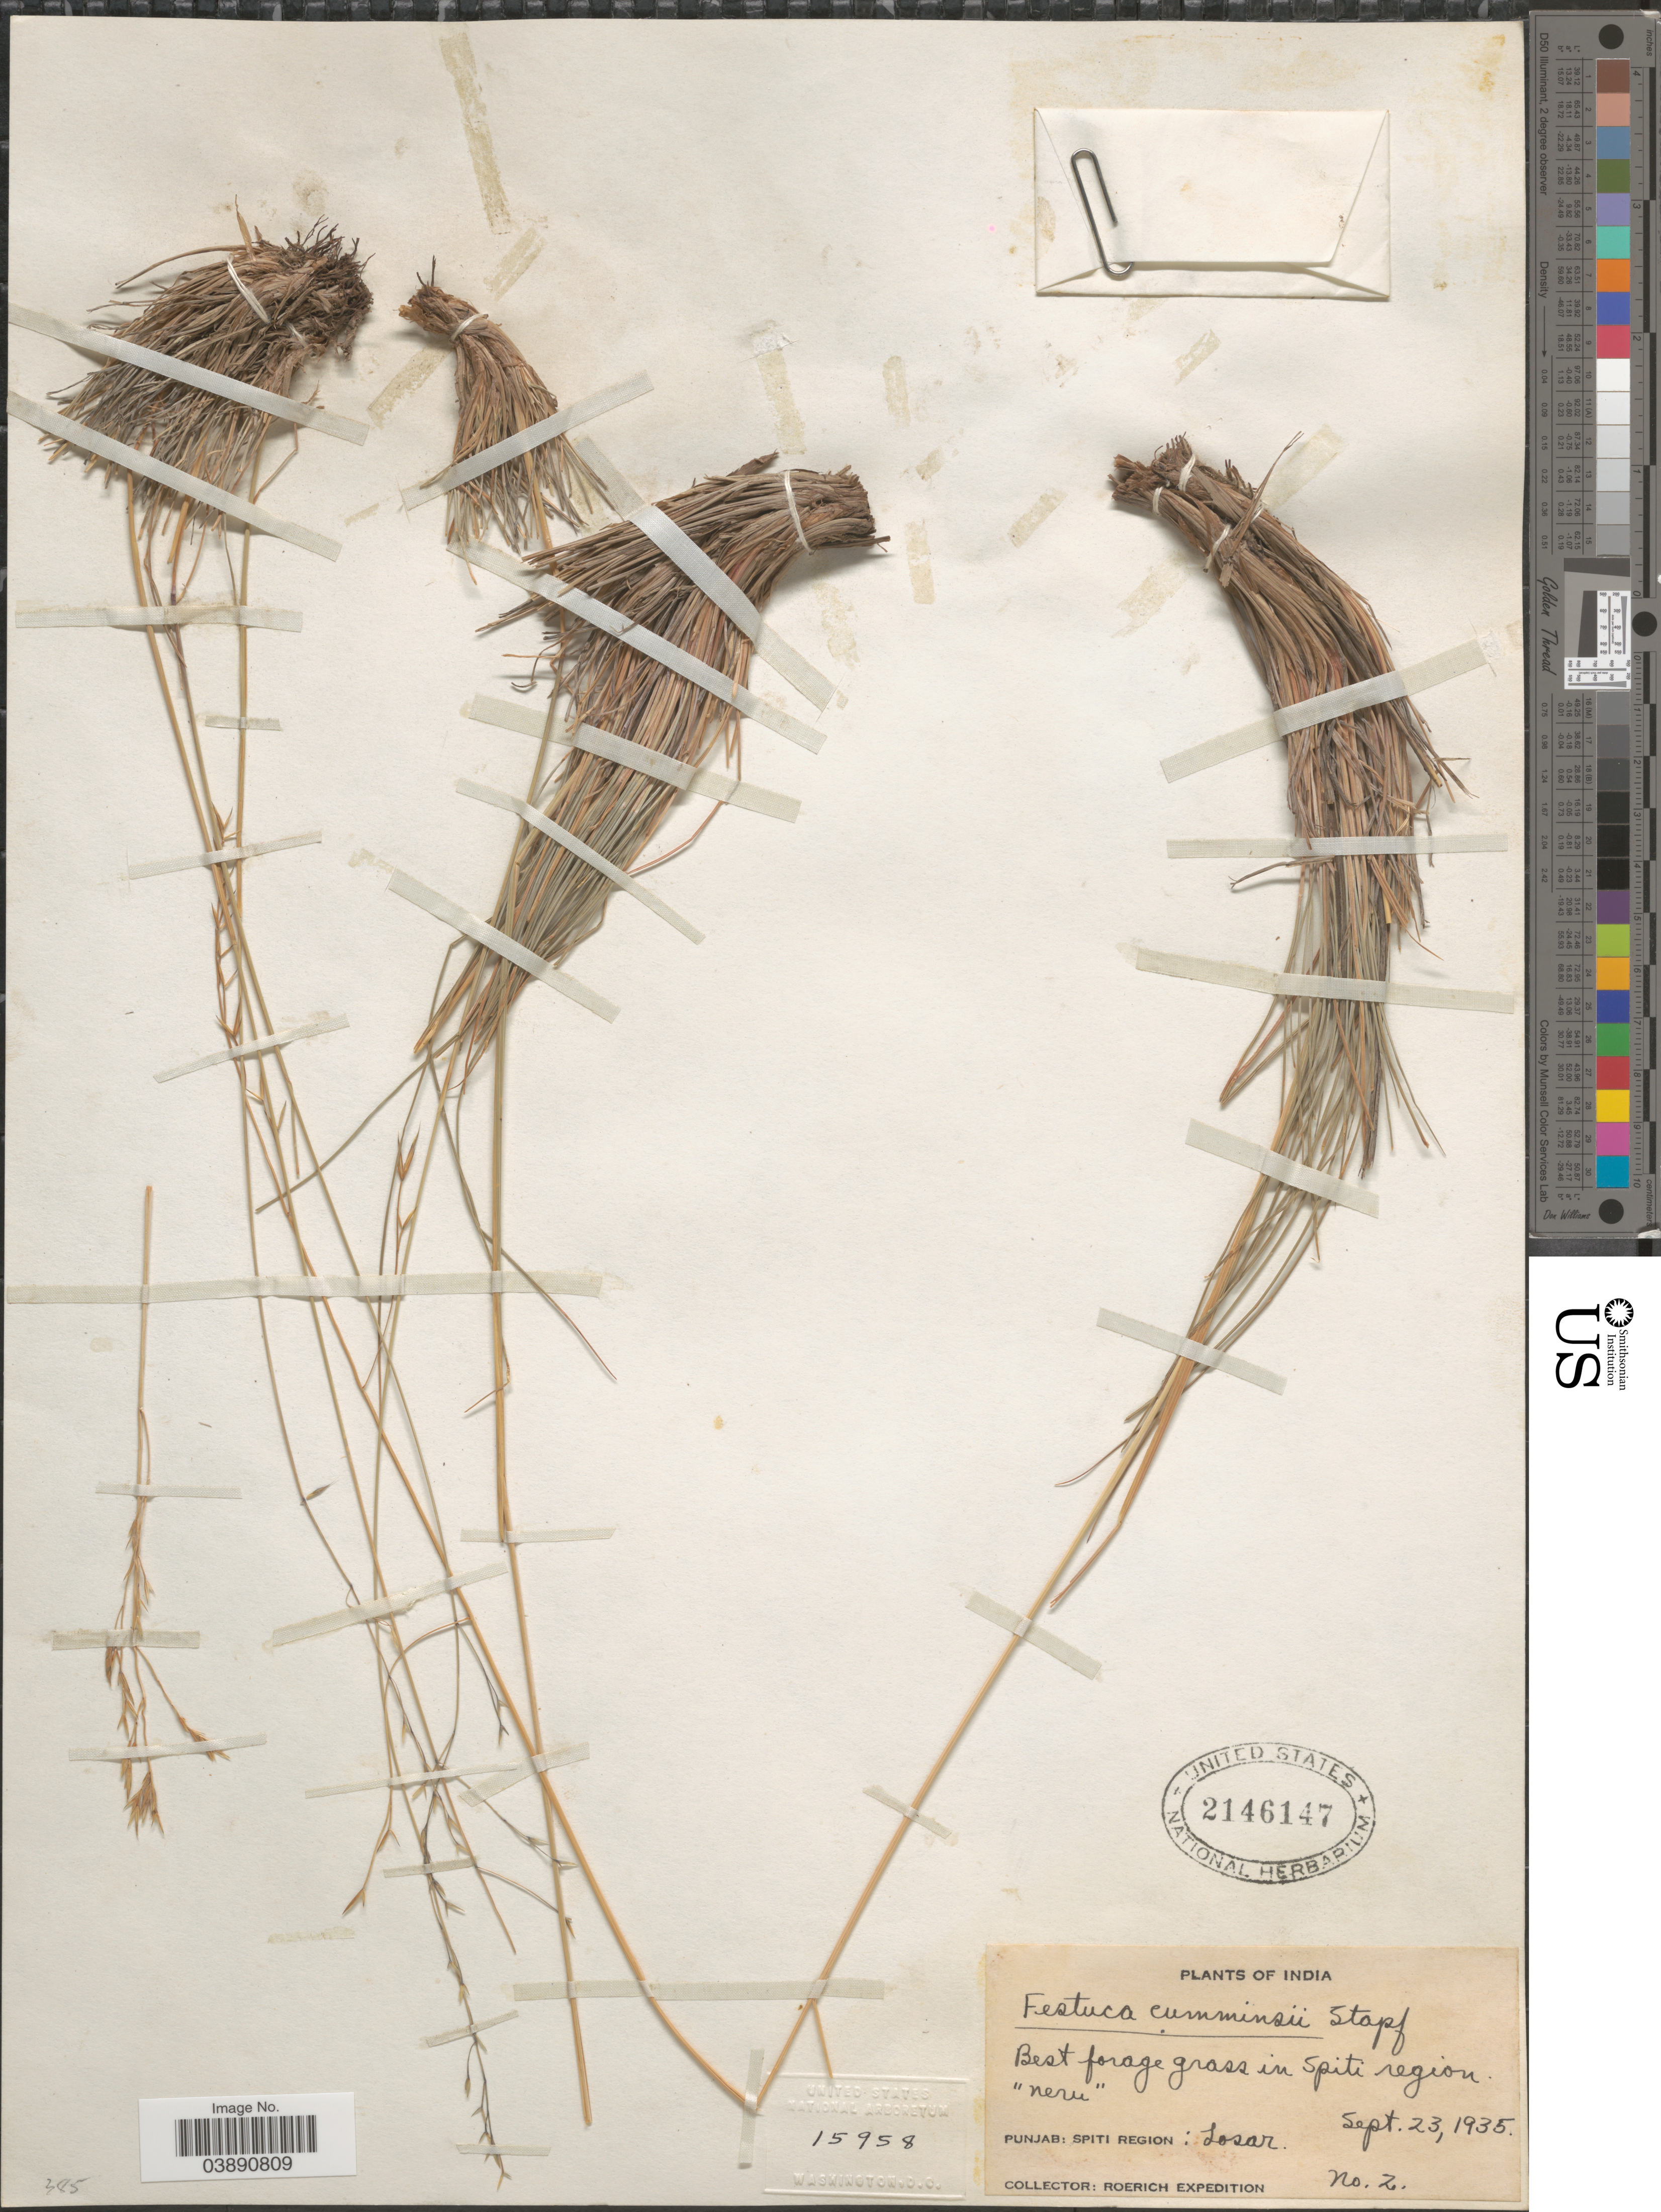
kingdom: Plantae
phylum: Tracheophyta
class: Liliopsida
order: Poales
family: Poaceae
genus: Festuca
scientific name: Festuca cumminsii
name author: Stapf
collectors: Roerich Expedition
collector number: z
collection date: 1935-09-23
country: India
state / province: Punjab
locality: Best forage grass in Spiti region "neru". Punjab: Spiti Region: Losar.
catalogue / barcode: US 2146147